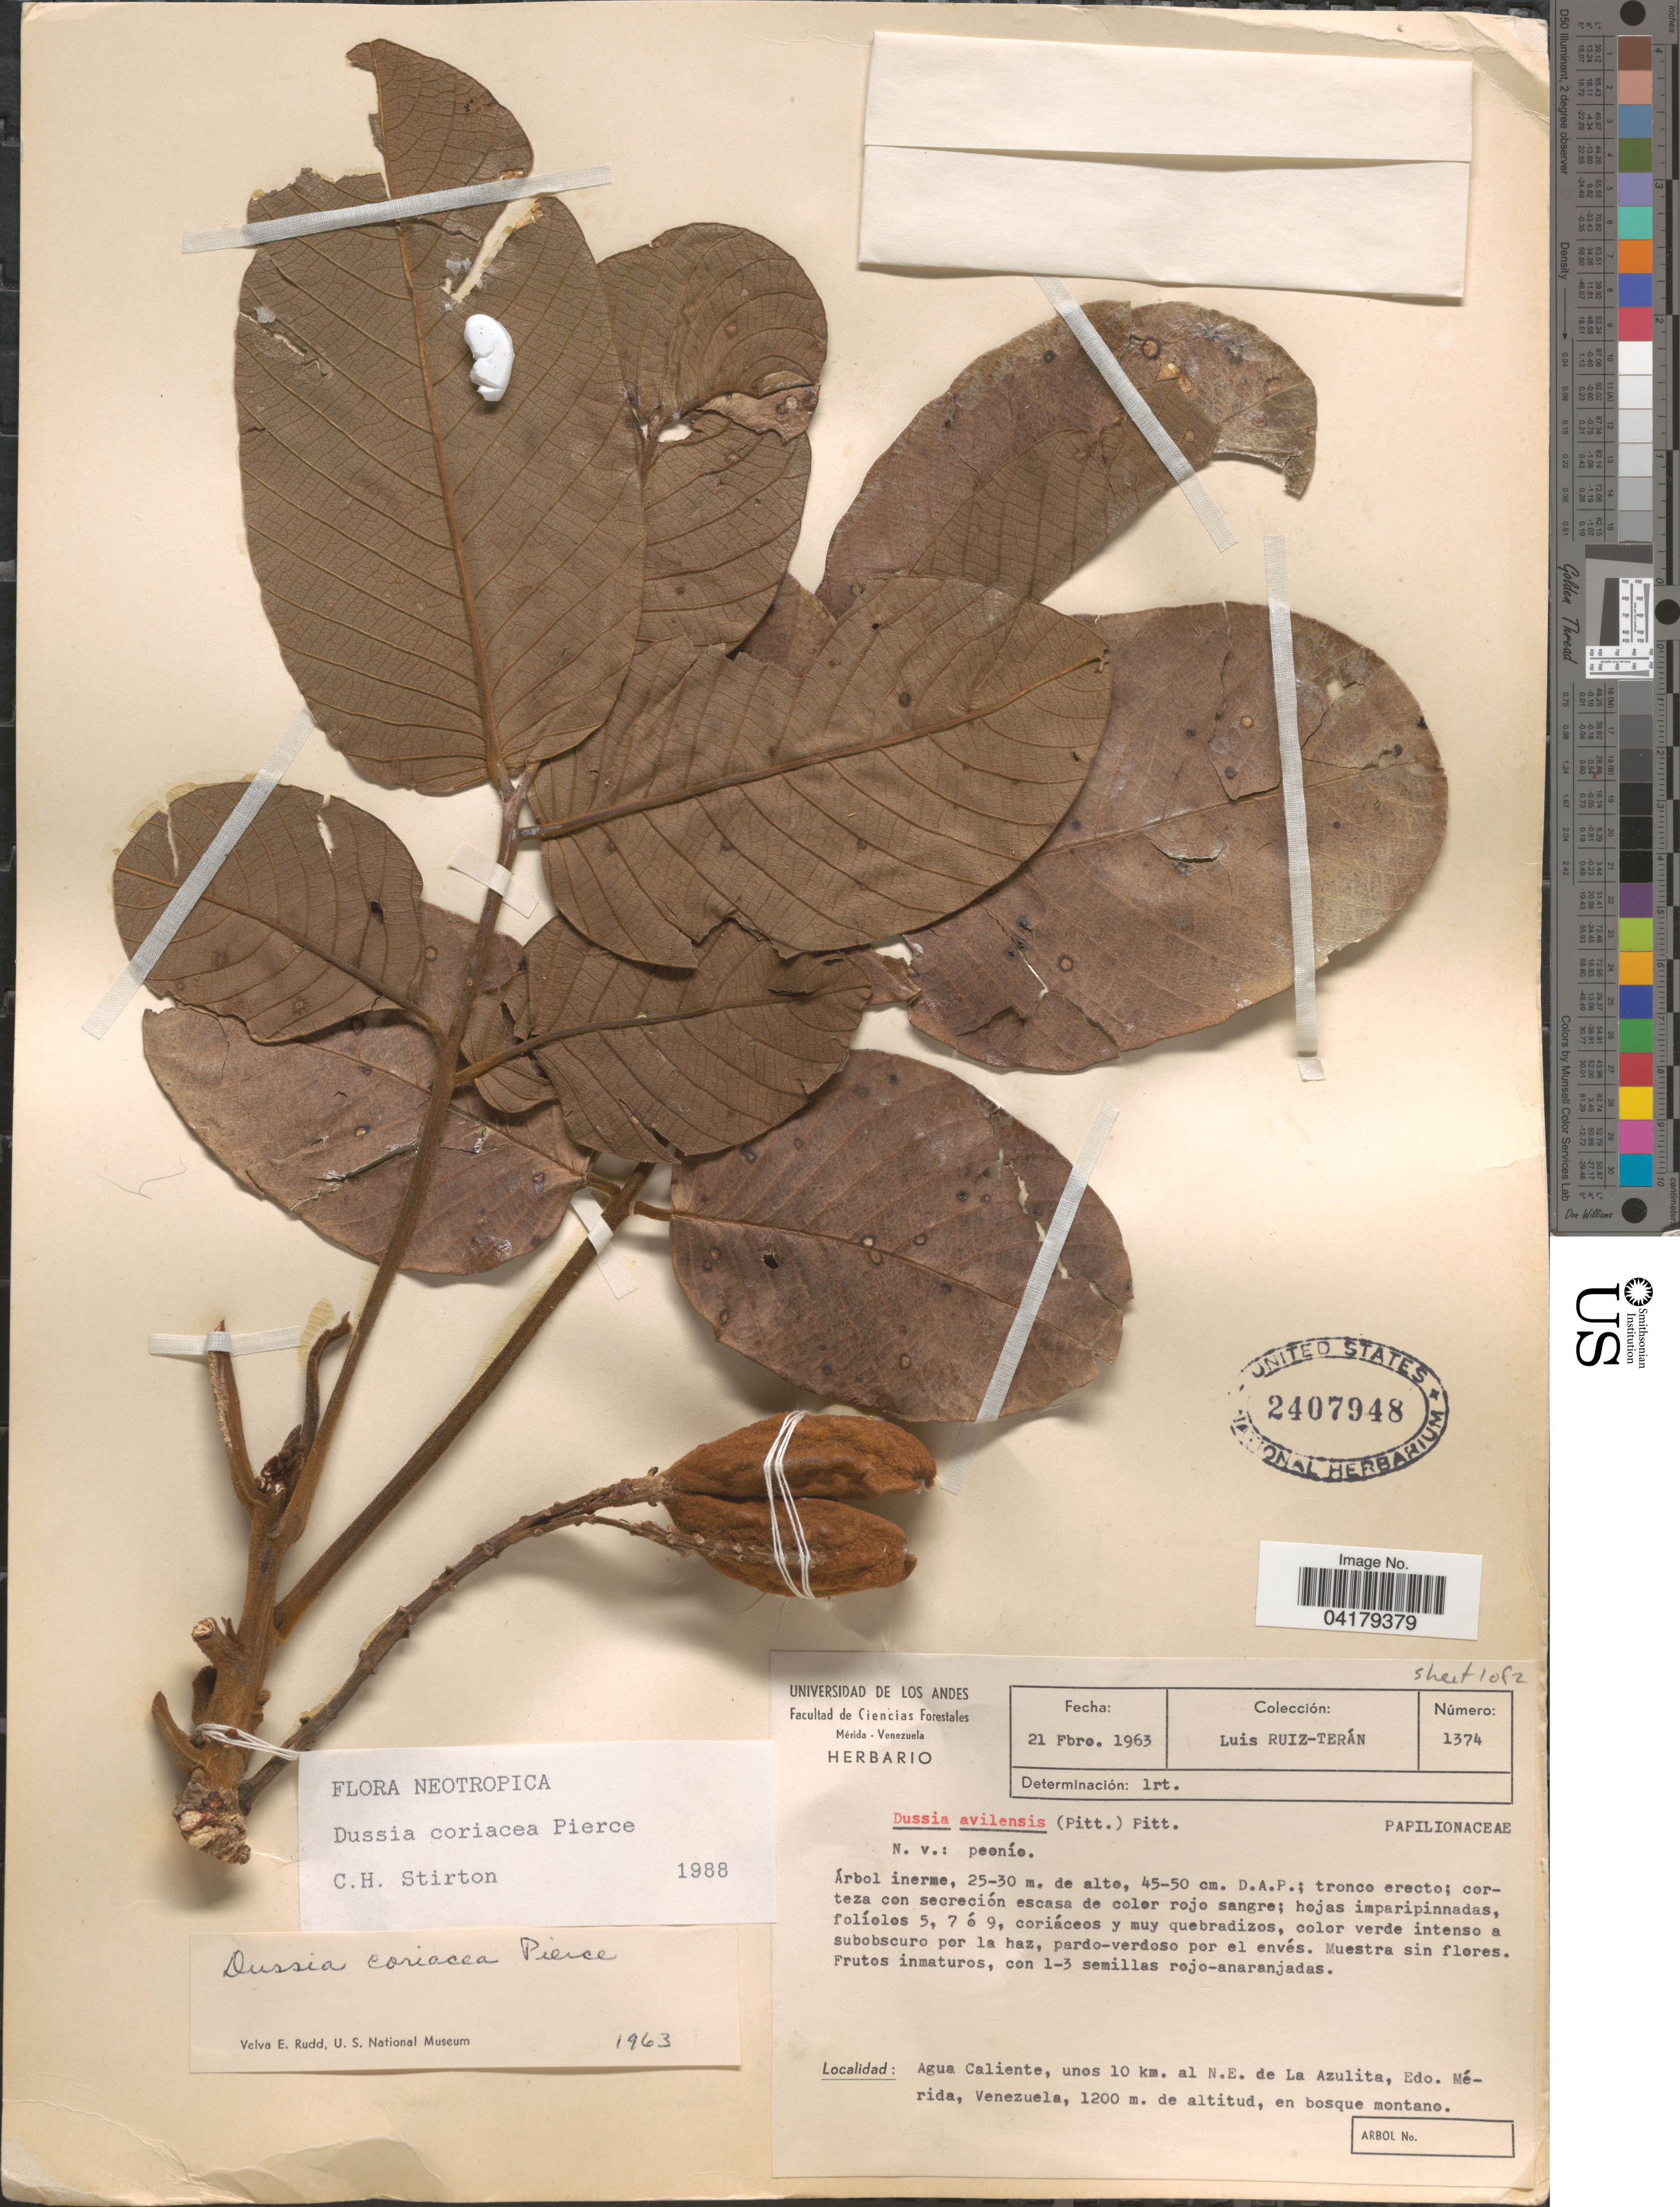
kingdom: Plantae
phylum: Tracheophyta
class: Magnoliopsida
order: Fabales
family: Fabaceae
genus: Dussia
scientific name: Dussia coriacea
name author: Pierce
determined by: Stirton, Charles H.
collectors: L. E. Ruíz-Terán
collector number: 1374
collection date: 1963-02-21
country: Venezuela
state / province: Merida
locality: Agua Caliente, unos 10 km. al N.E. de La Azulita.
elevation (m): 1200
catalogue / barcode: US 2407948